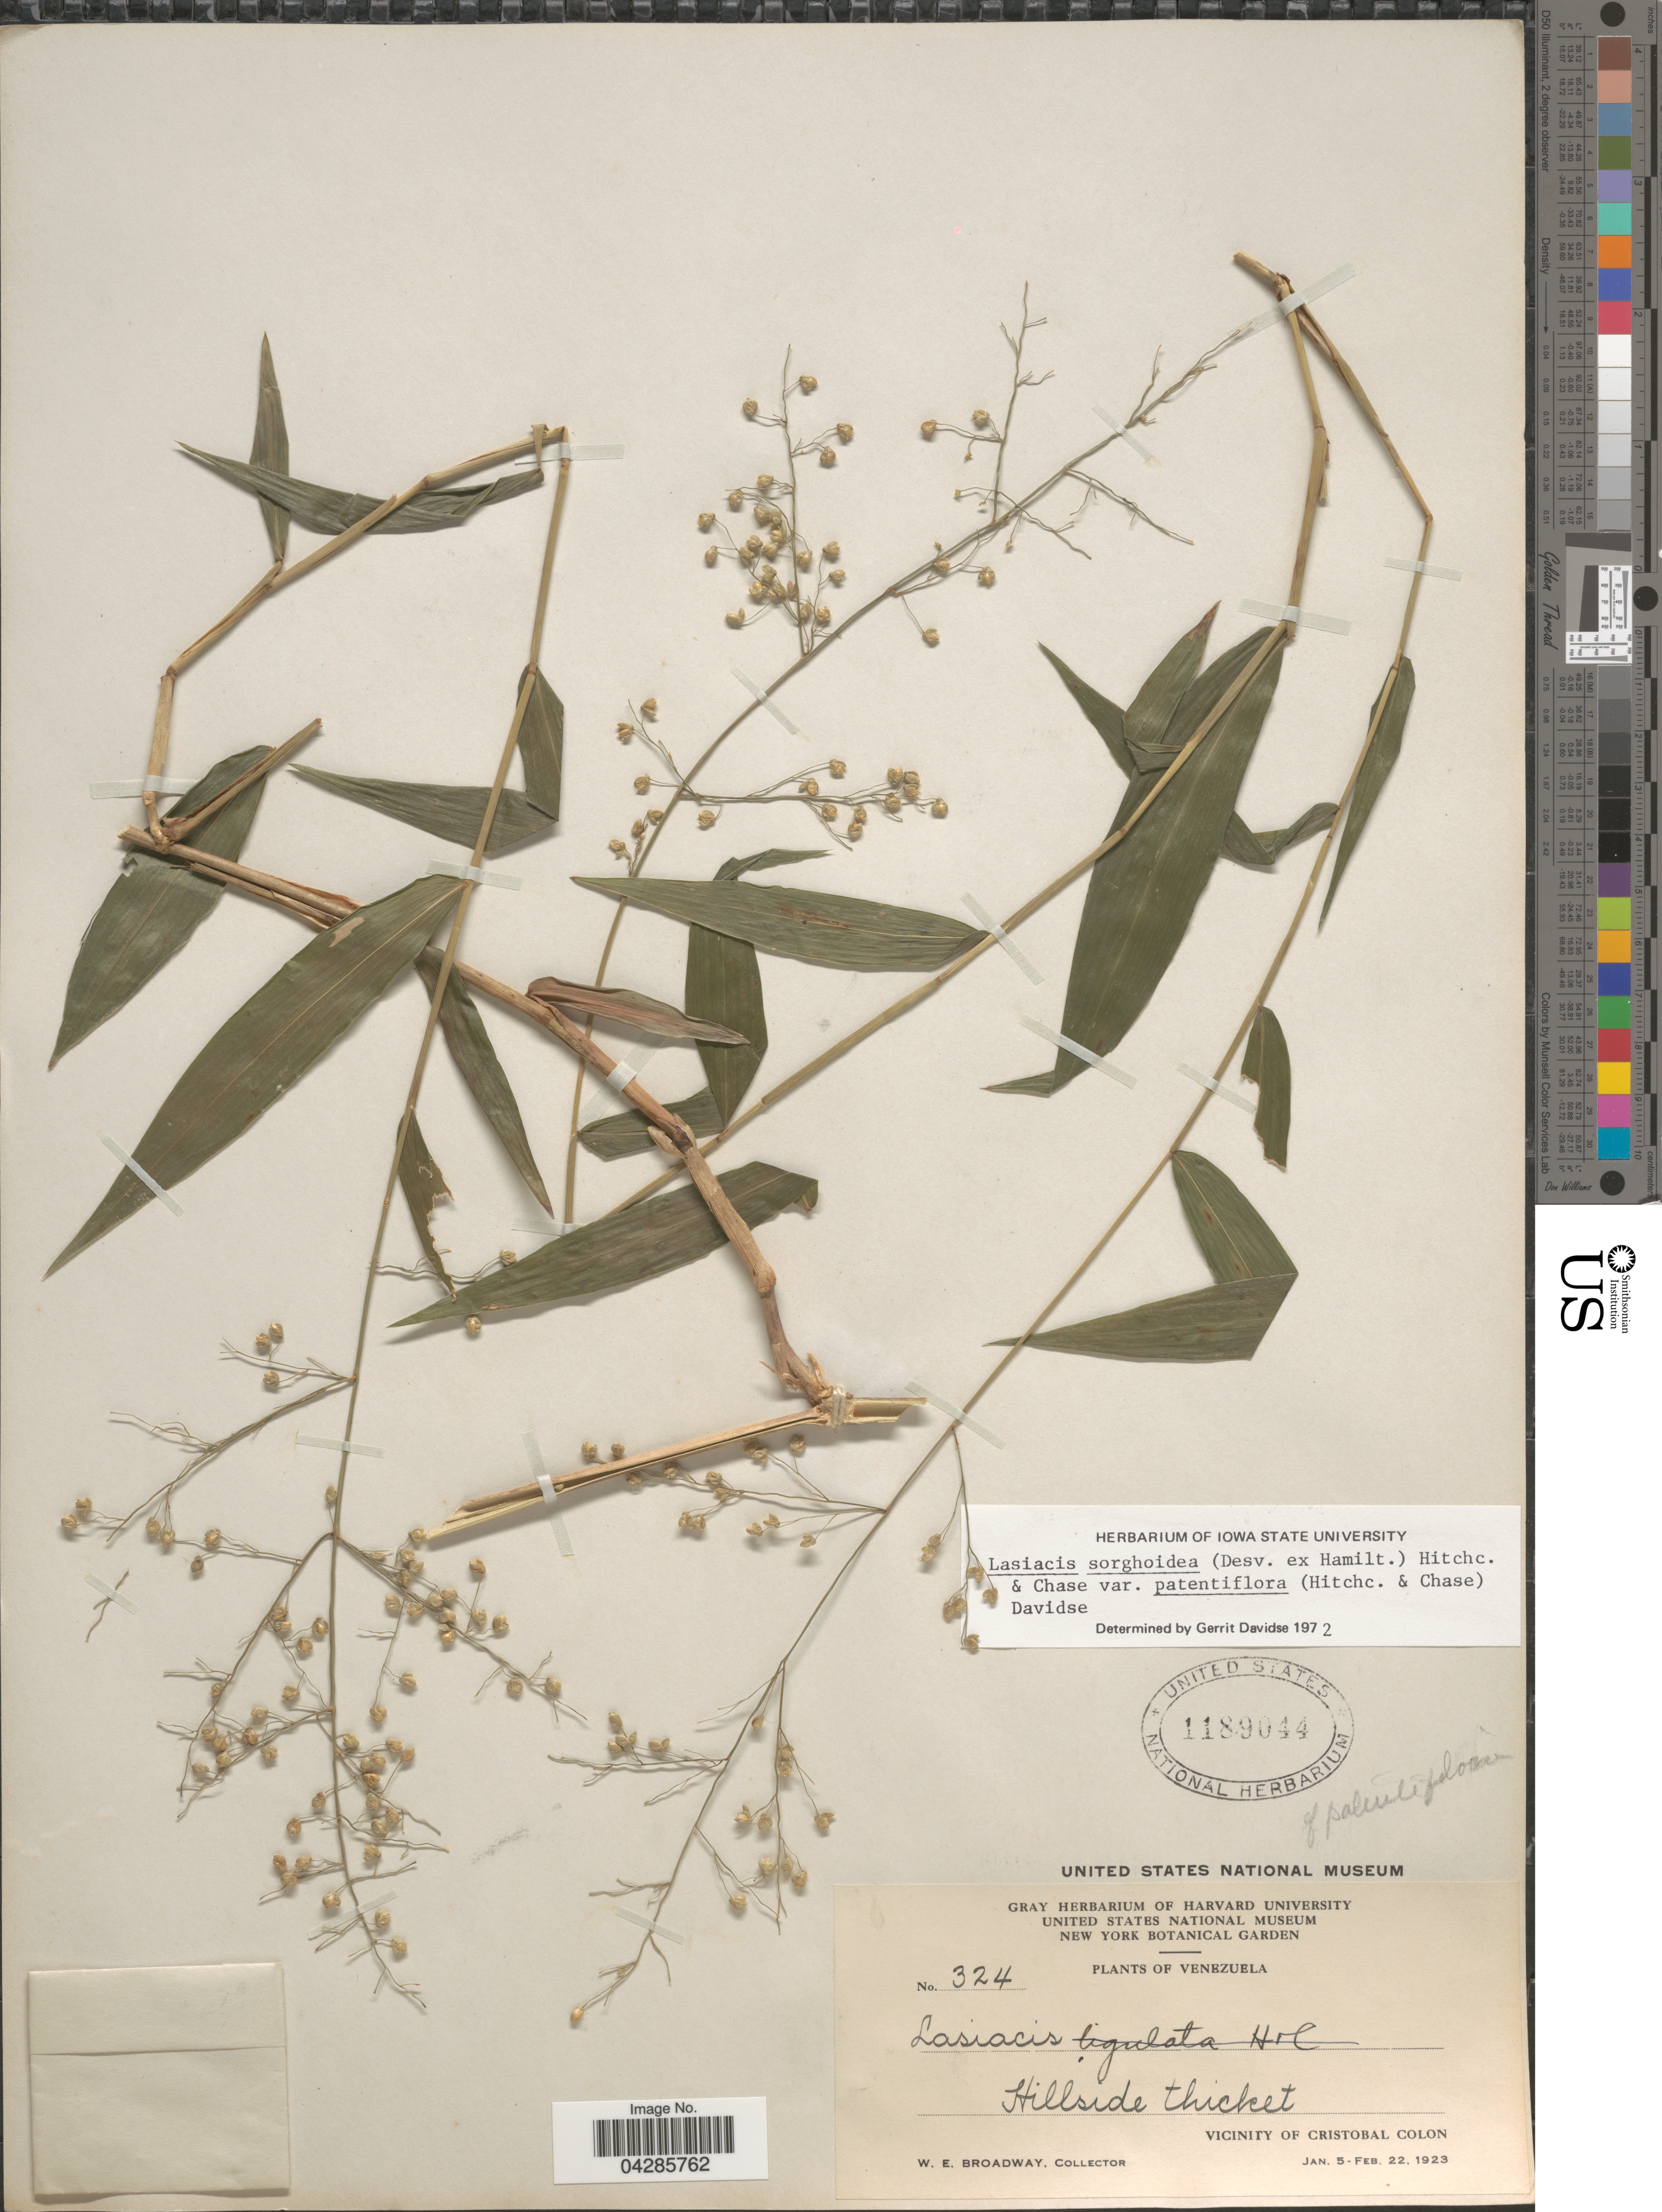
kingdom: Plantae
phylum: Tracheophyta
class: Liliopsida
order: Poales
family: Poaceae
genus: Lasiacis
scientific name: Lasiacis sorghoidea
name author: (Desv. ex Ham.) Hitchc. & Chase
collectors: W. E. Broadway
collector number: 324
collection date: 1923-01-05/1923-02-22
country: Venezuela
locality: Hillside thicket. Vicinity of Cristobal Colon.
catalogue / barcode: US 1189044